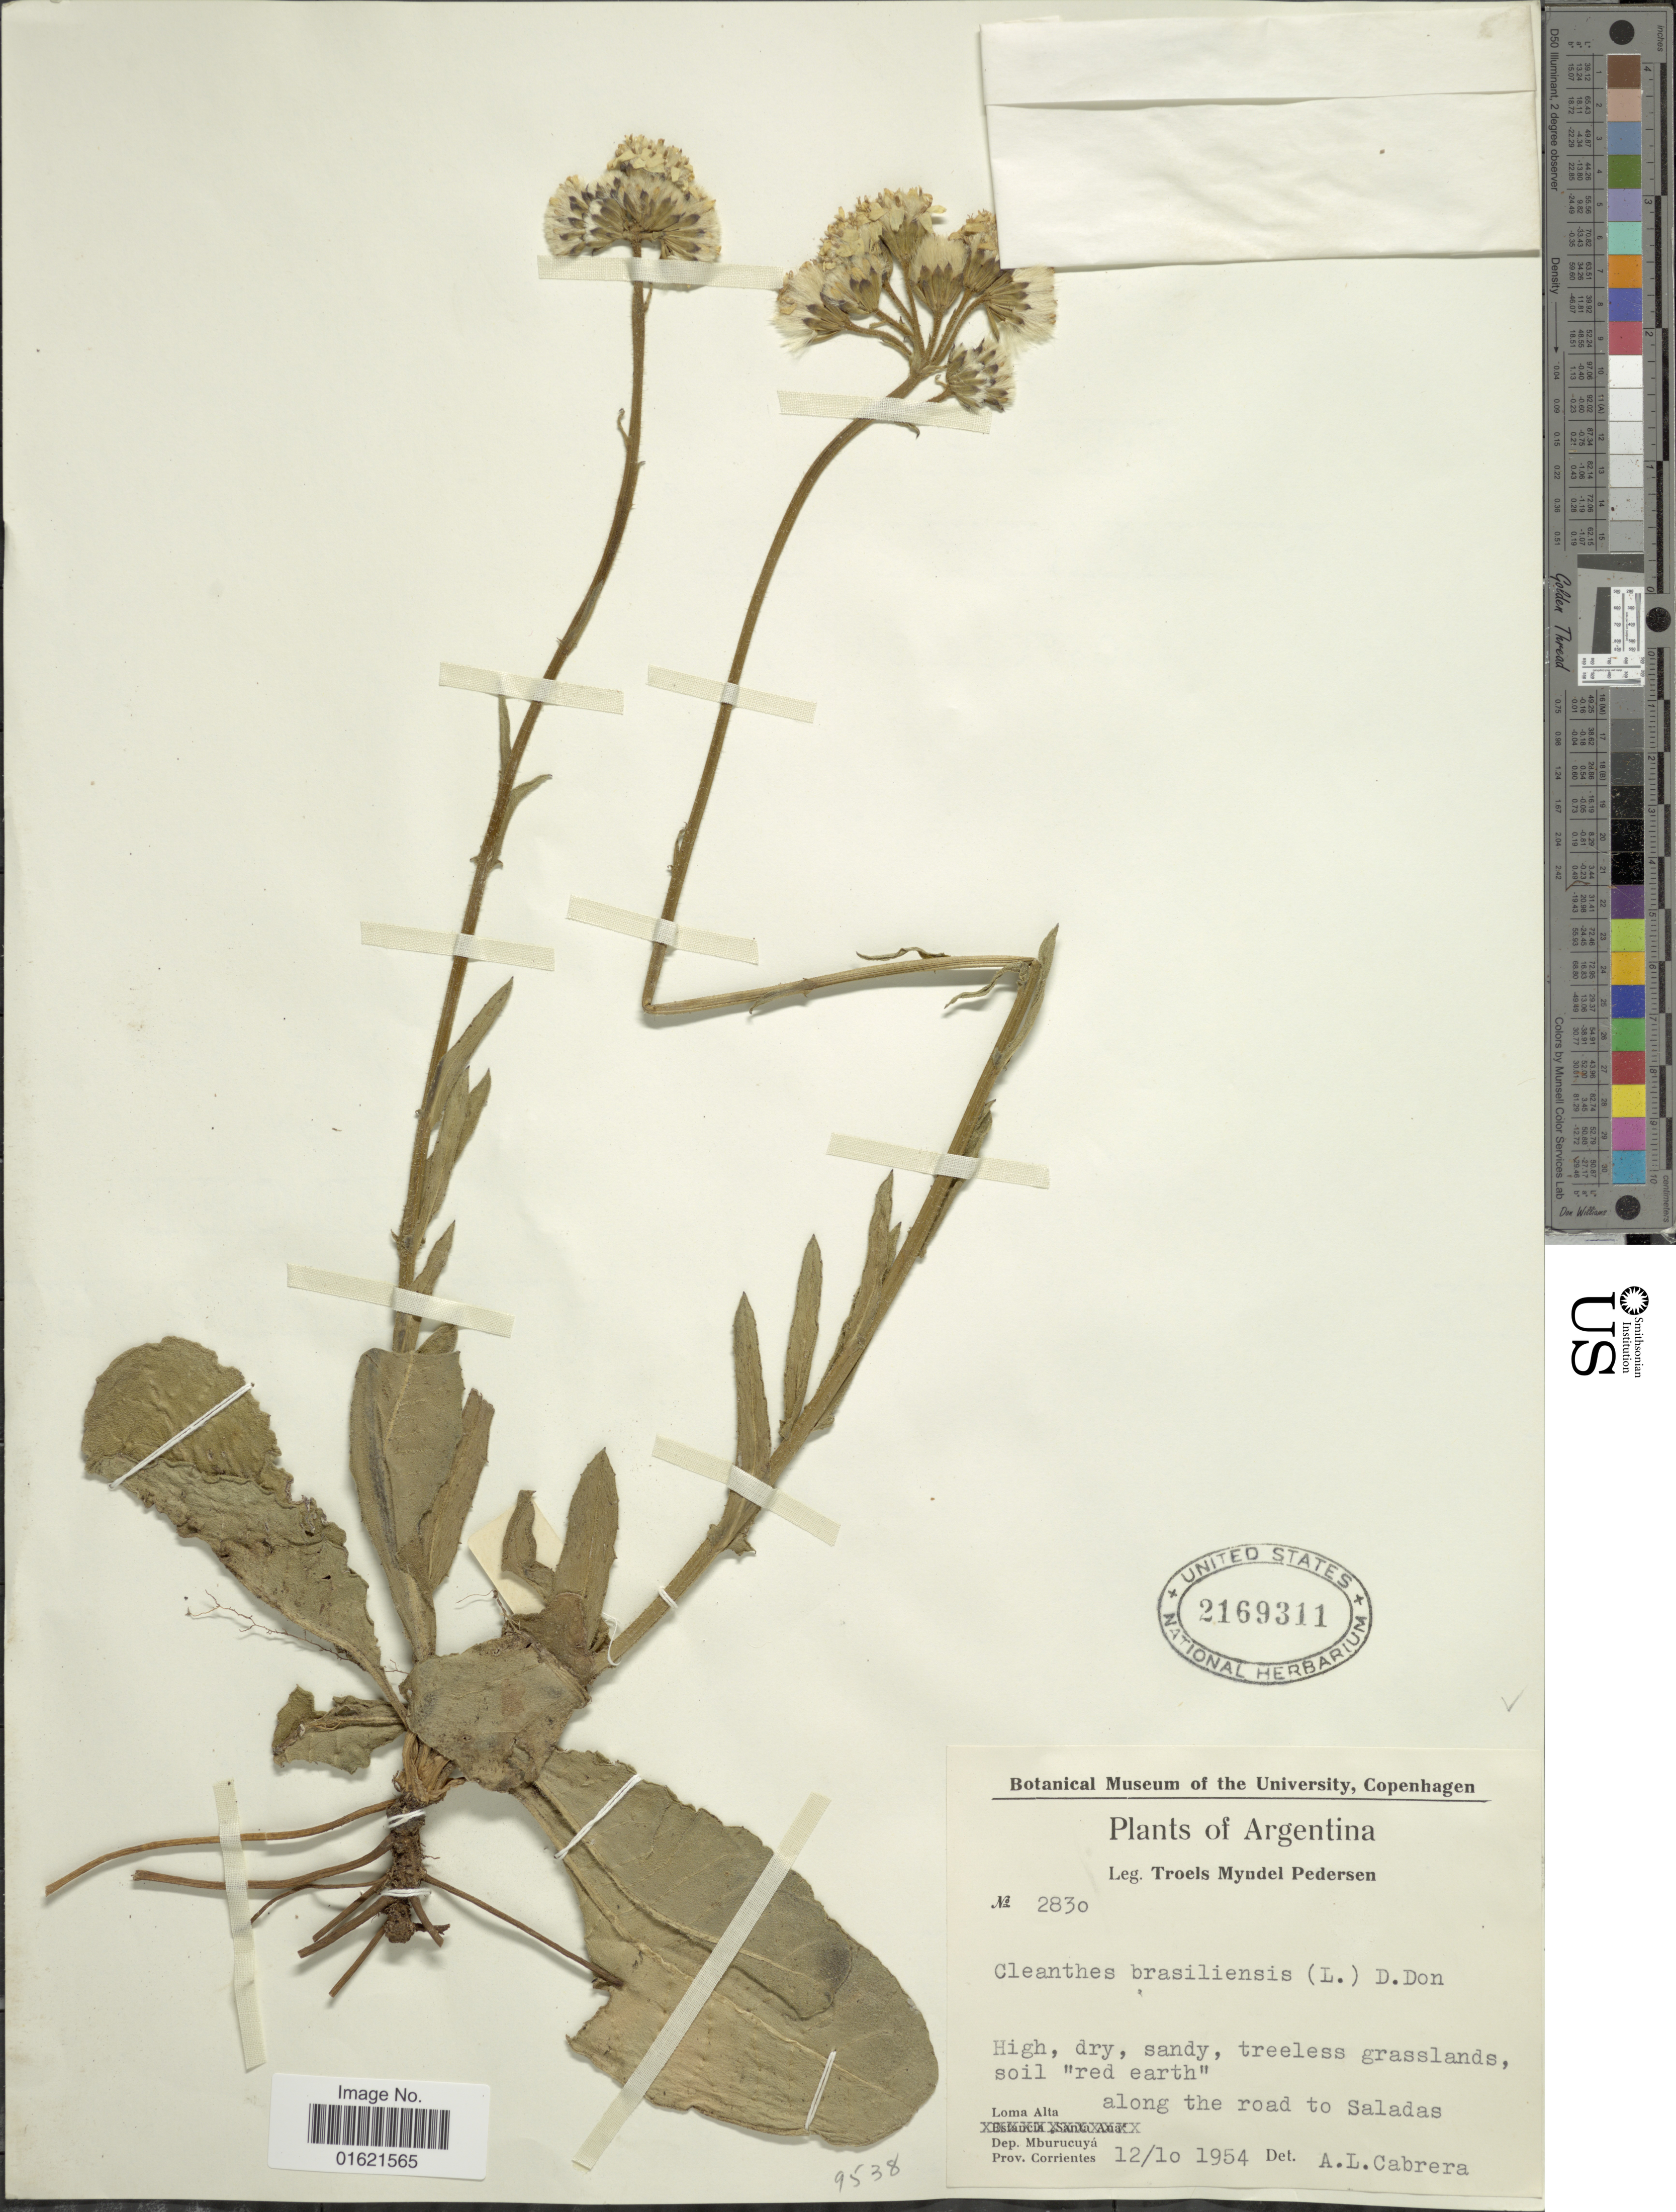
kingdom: Plantae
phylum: Tracheophyta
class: Magnoliopsida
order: Asterales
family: Asteraceae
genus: Holocheilus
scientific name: Holocheilus brasiliensis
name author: (L.) Cabrera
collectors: T. Pederson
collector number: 2830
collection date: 1954-10-12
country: Argentina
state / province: Corrientes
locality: Along the road to Saladas, Loma Alta, Dep. Mburucuya, Prov. Corrientes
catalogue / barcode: US 2169311